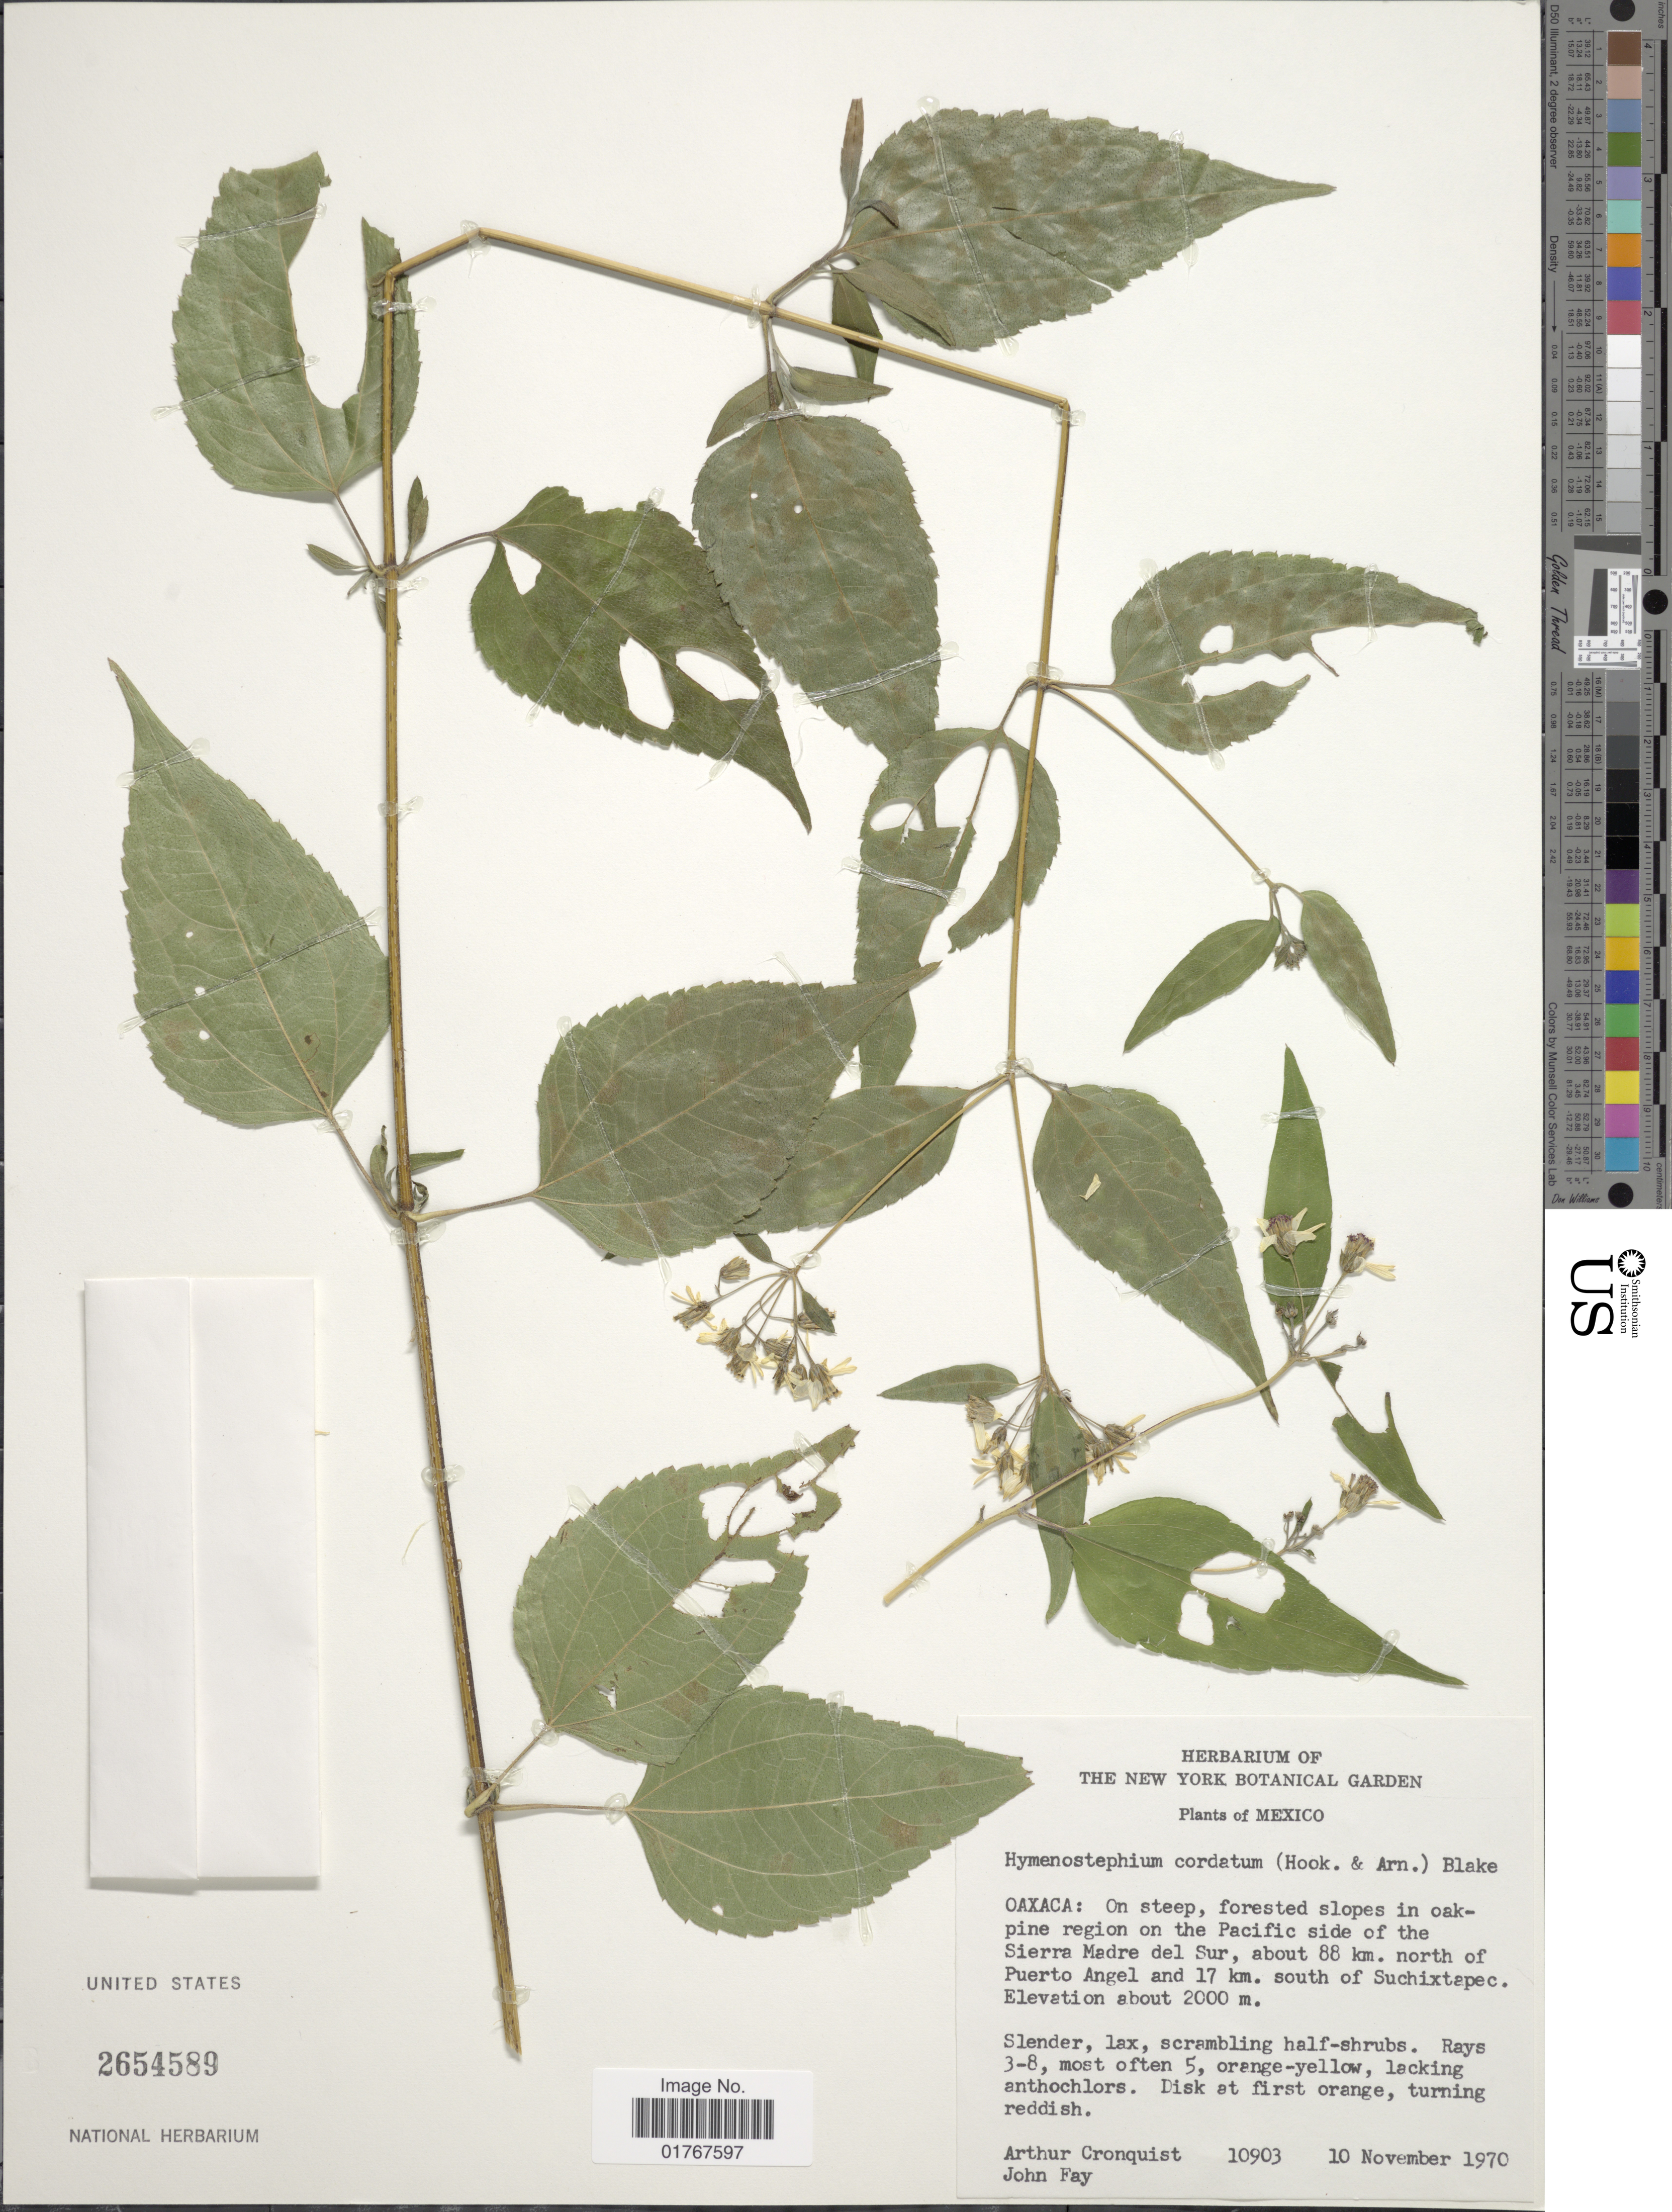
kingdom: Plantae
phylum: Tracheophyta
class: Magnoliopsida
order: Asterales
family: Asteraceae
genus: Viguiera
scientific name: Viguiera cordata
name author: (Hook. & Arn.) D'Arcy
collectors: A. J. Cronquist & J. M. Fay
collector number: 10903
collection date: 1970-11-10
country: Mexico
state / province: Oaxaca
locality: On steep, forested slopes in oak pine region on the Pacific side of the Sierra Madre del Sur, about 88 km north of Puerto Angerl and 17 km. south of Suchitapex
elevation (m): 2000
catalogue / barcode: US 2654589